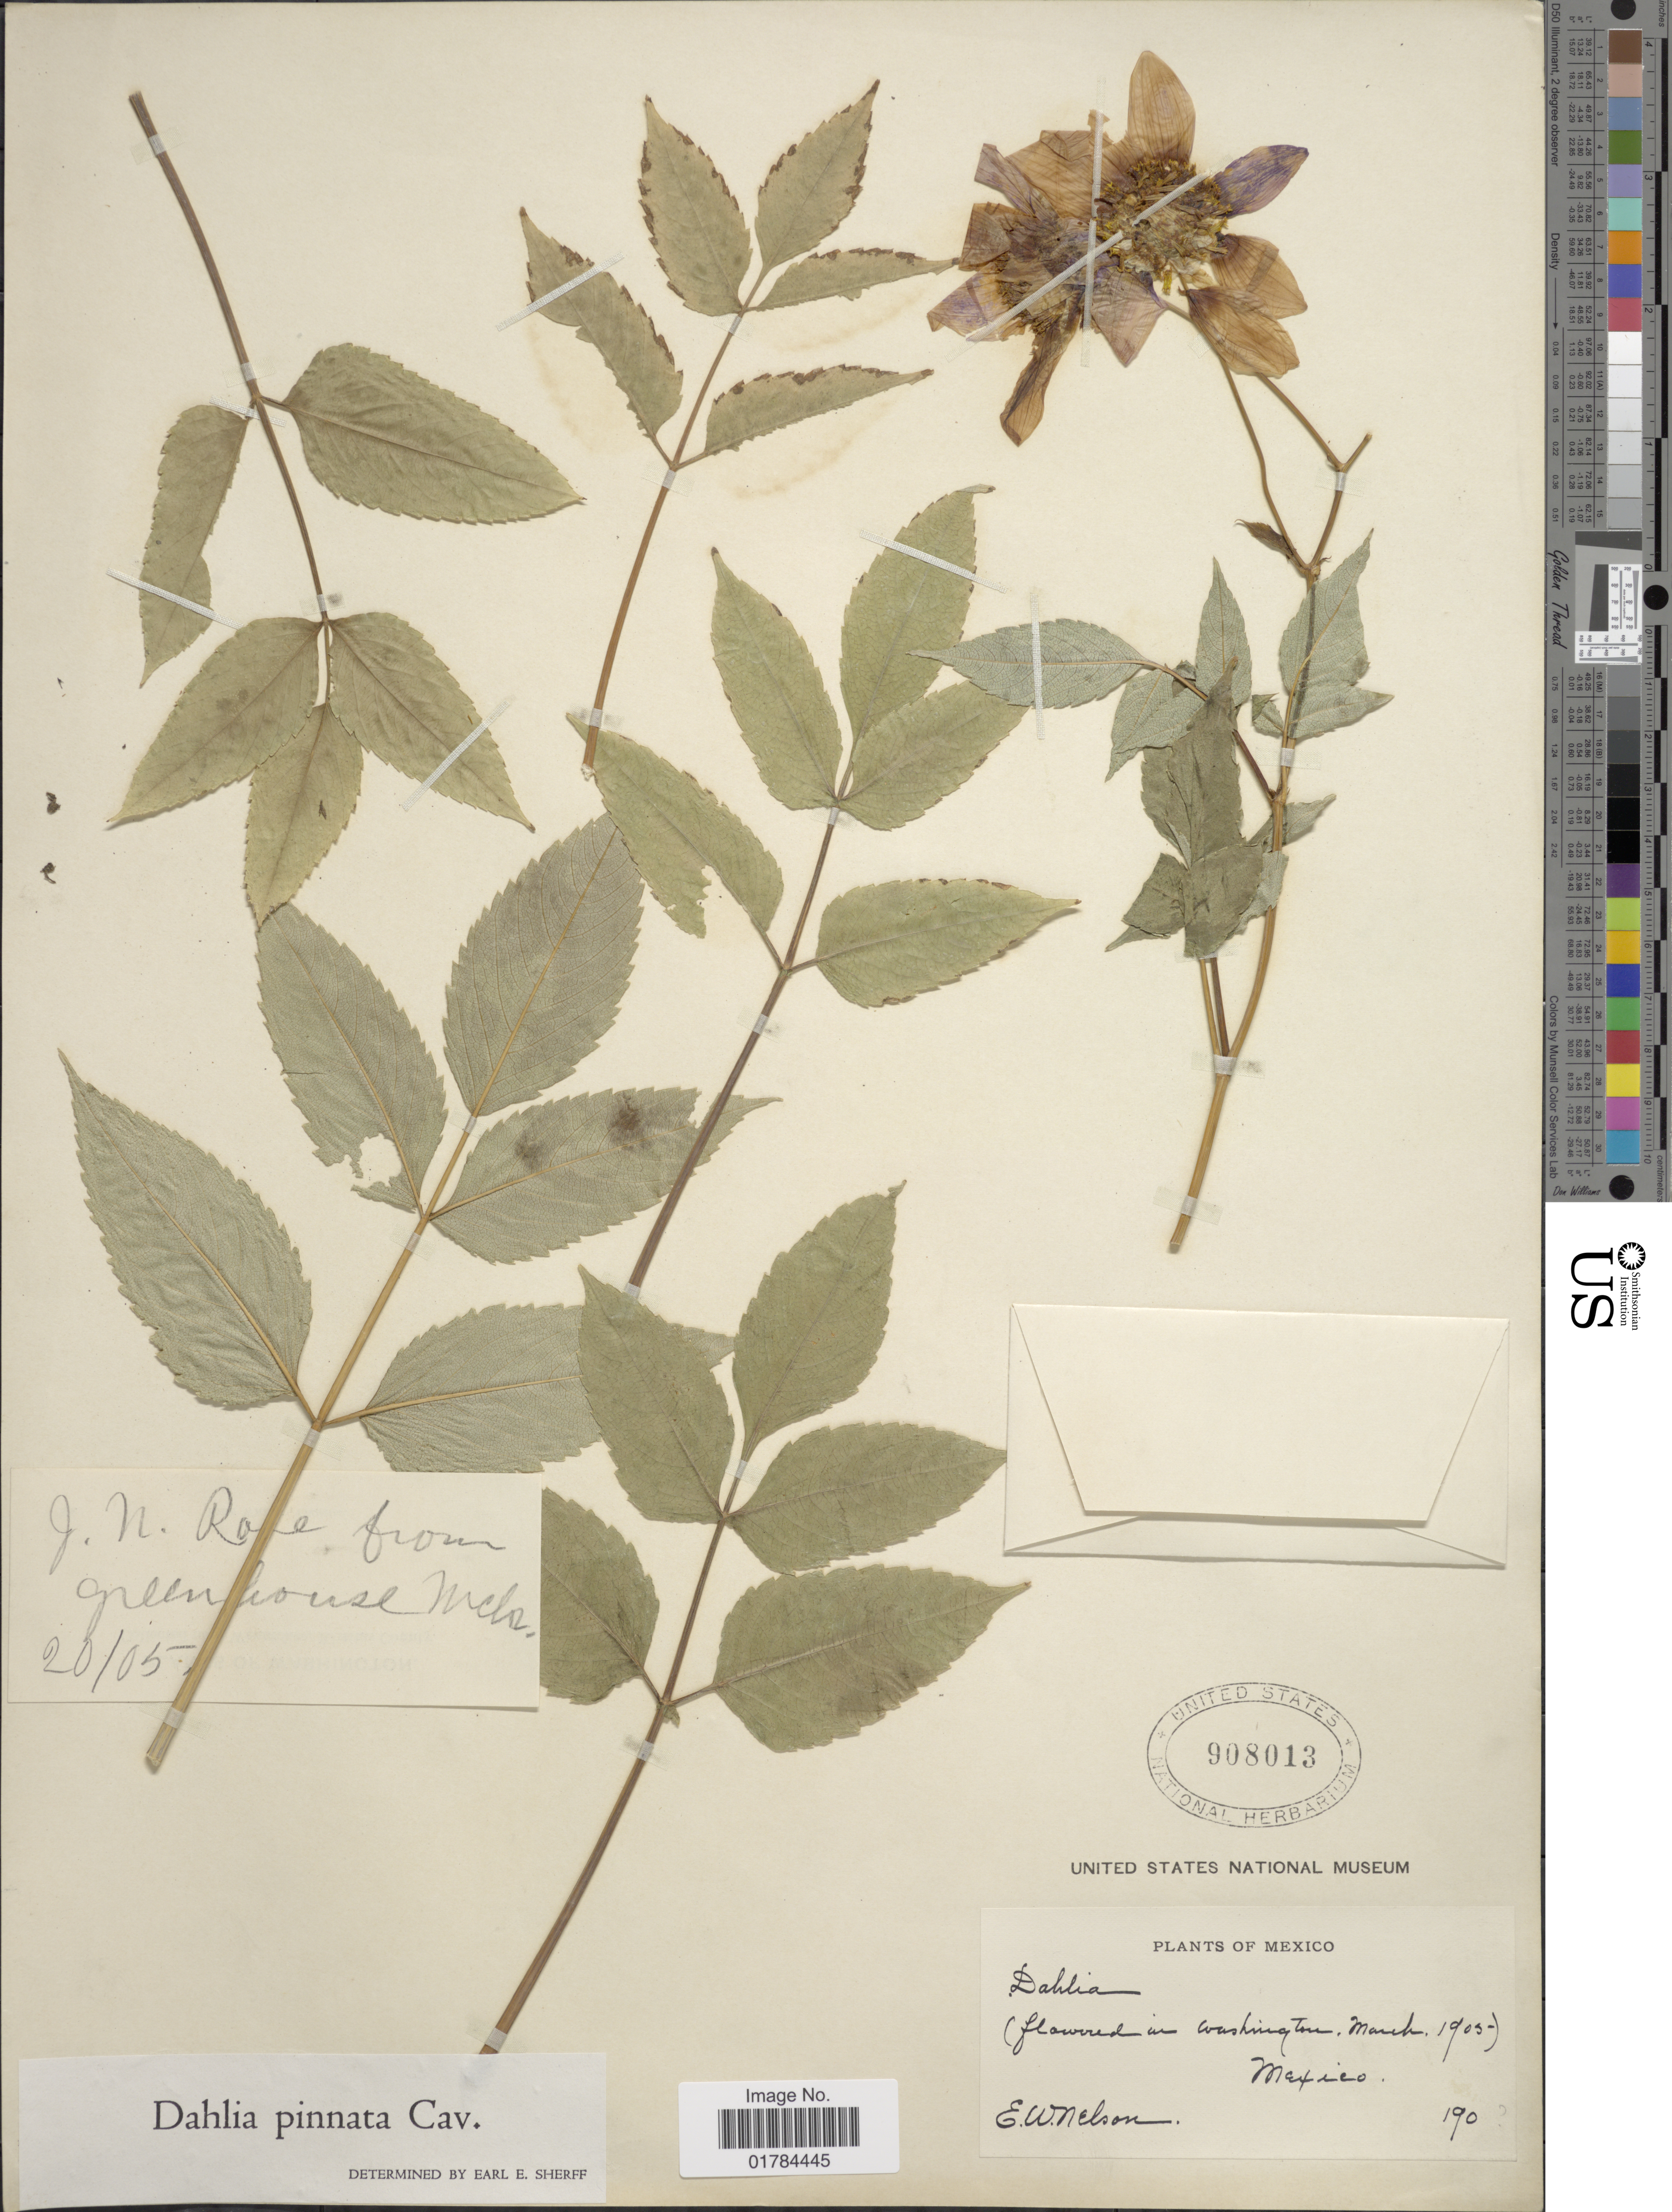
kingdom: Plantae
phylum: Tracheophyta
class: Magnoliopsida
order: Asterales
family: Asteraceae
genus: Dahlia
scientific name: Dahlia pinnata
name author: Cav.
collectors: E. W. Nelson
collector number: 190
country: Mexico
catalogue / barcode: US 908013